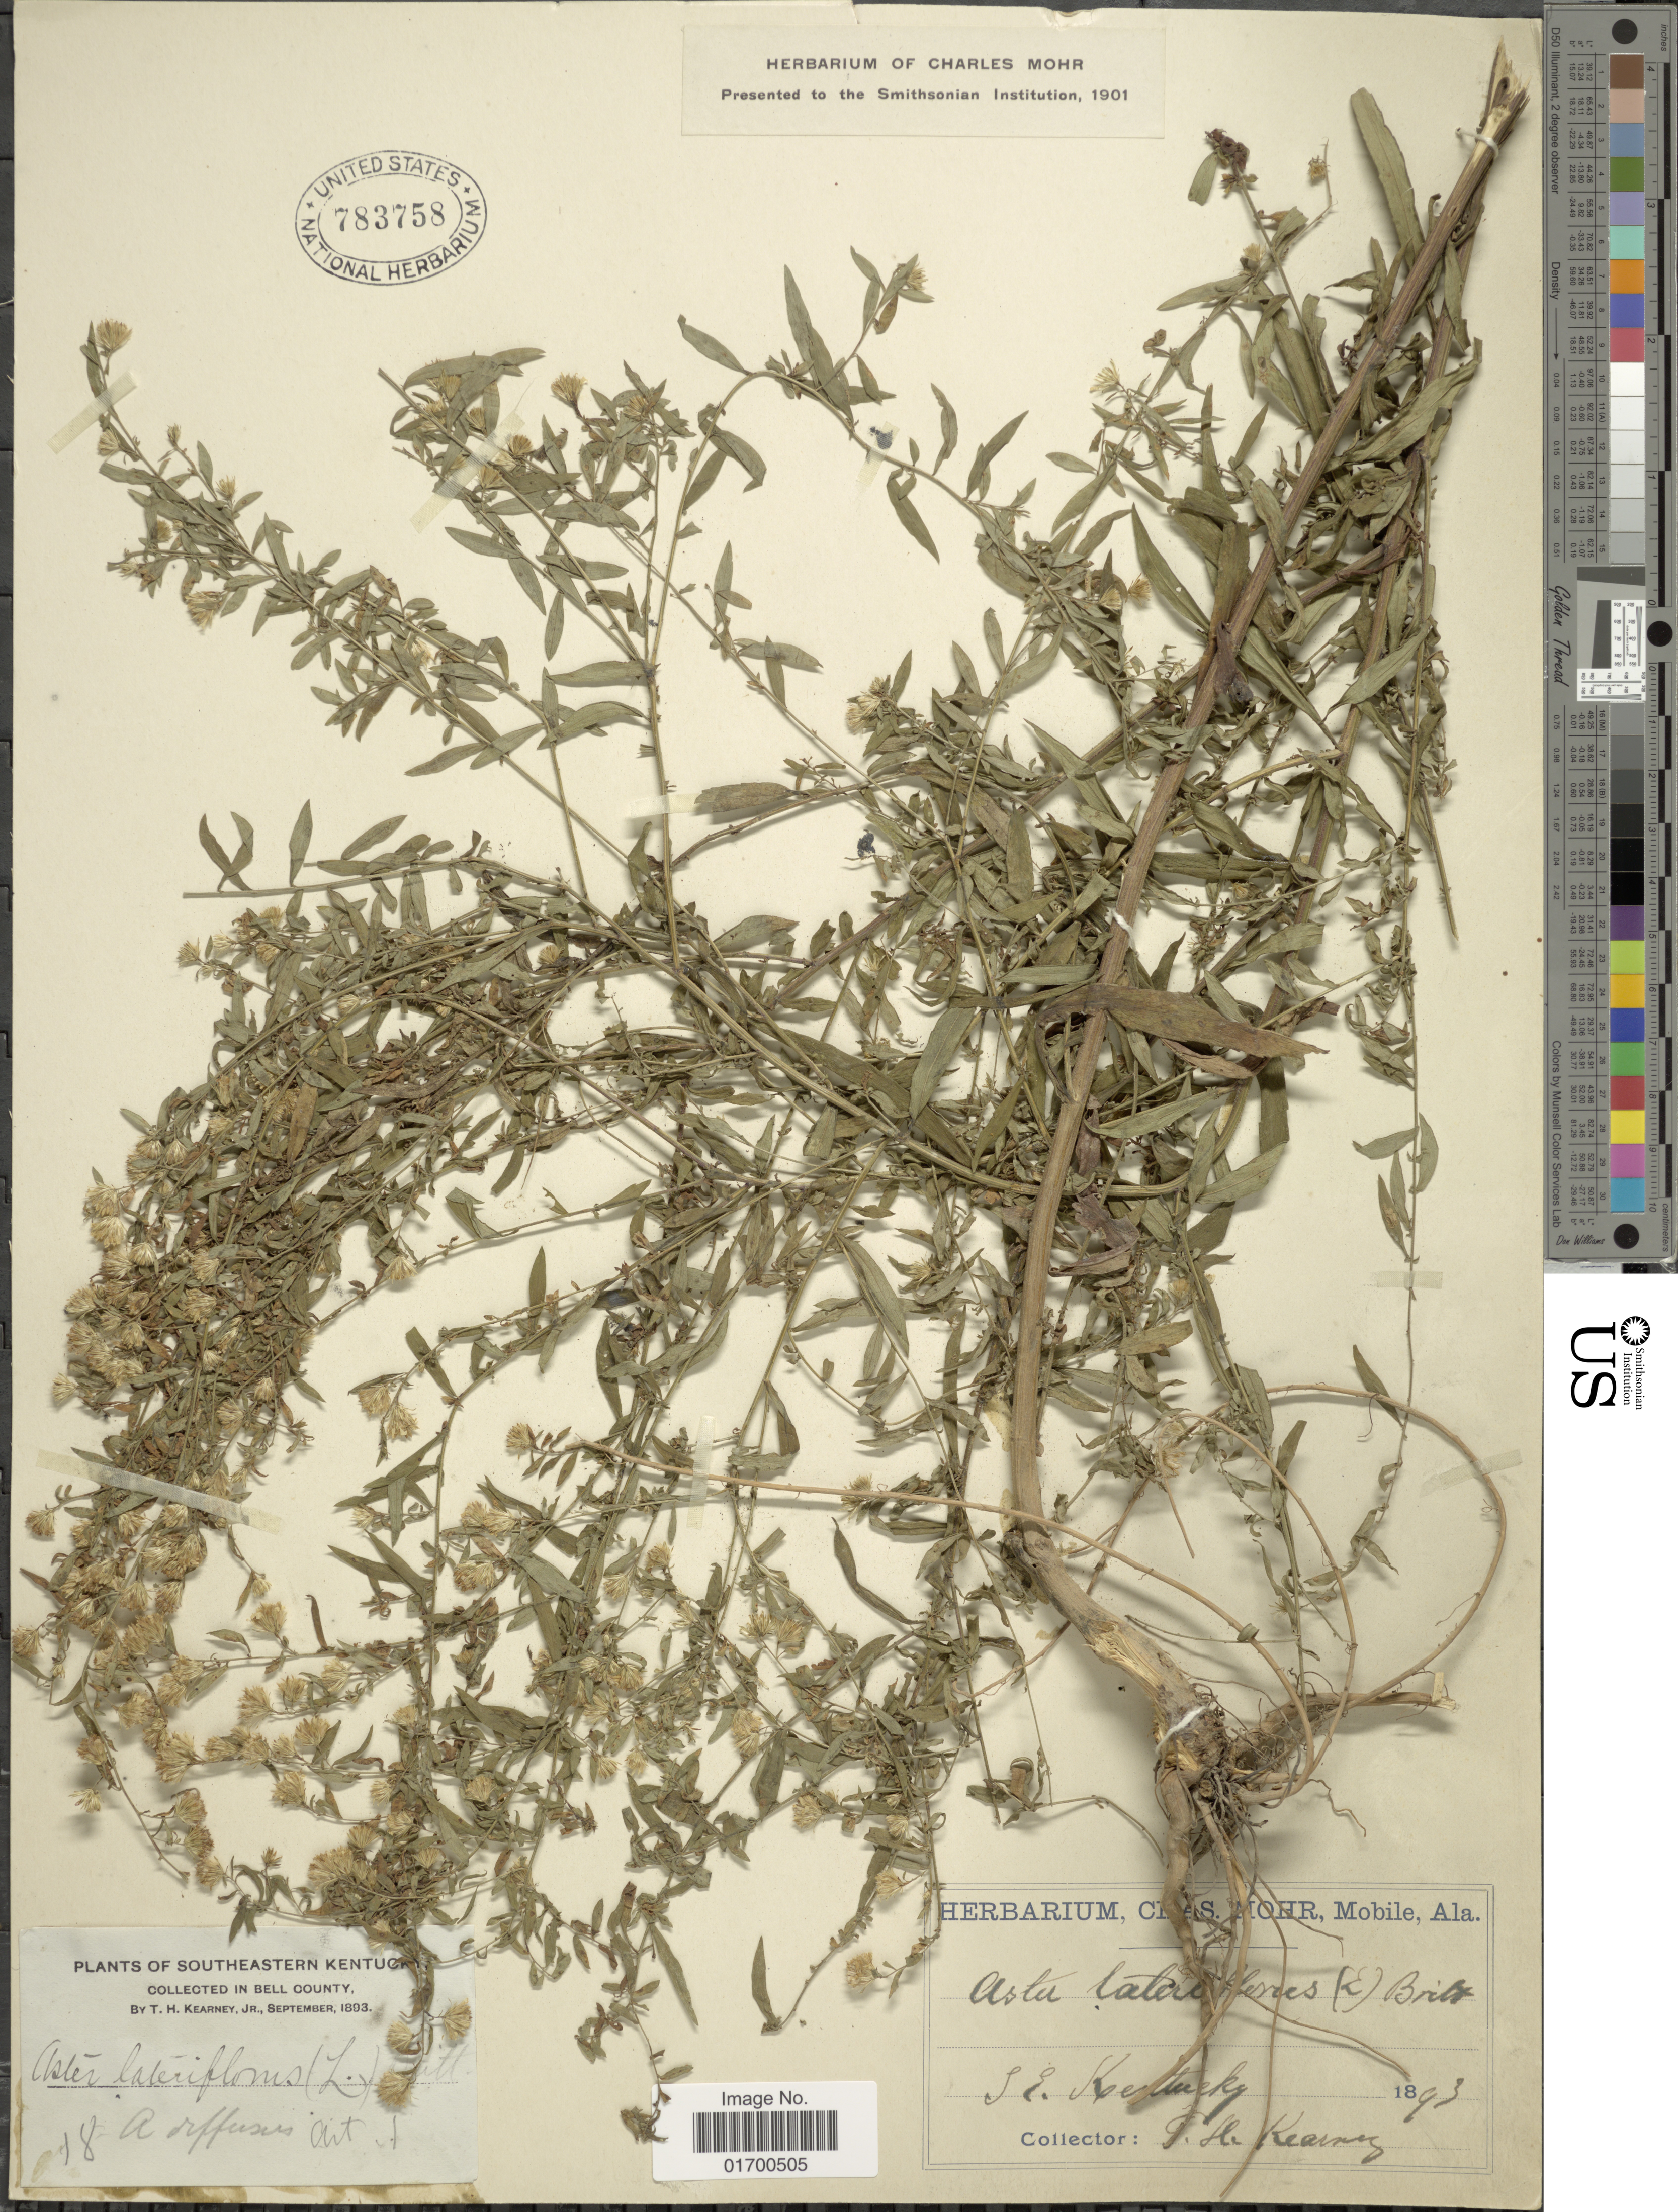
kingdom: Plantae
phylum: Tracheophyta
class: Magnoliopsida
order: Asterales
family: Asteraceae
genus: Symphyotrichum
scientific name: Symphyotrichum lateriflorum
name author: (L.) Á. Löve & D. Löve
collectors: T. H. Kearney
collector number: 18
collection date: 1893-09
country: United States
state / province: Kentucky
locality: Southeastern Kentucky, near Wasioto, Bell County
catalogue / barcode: US 783758